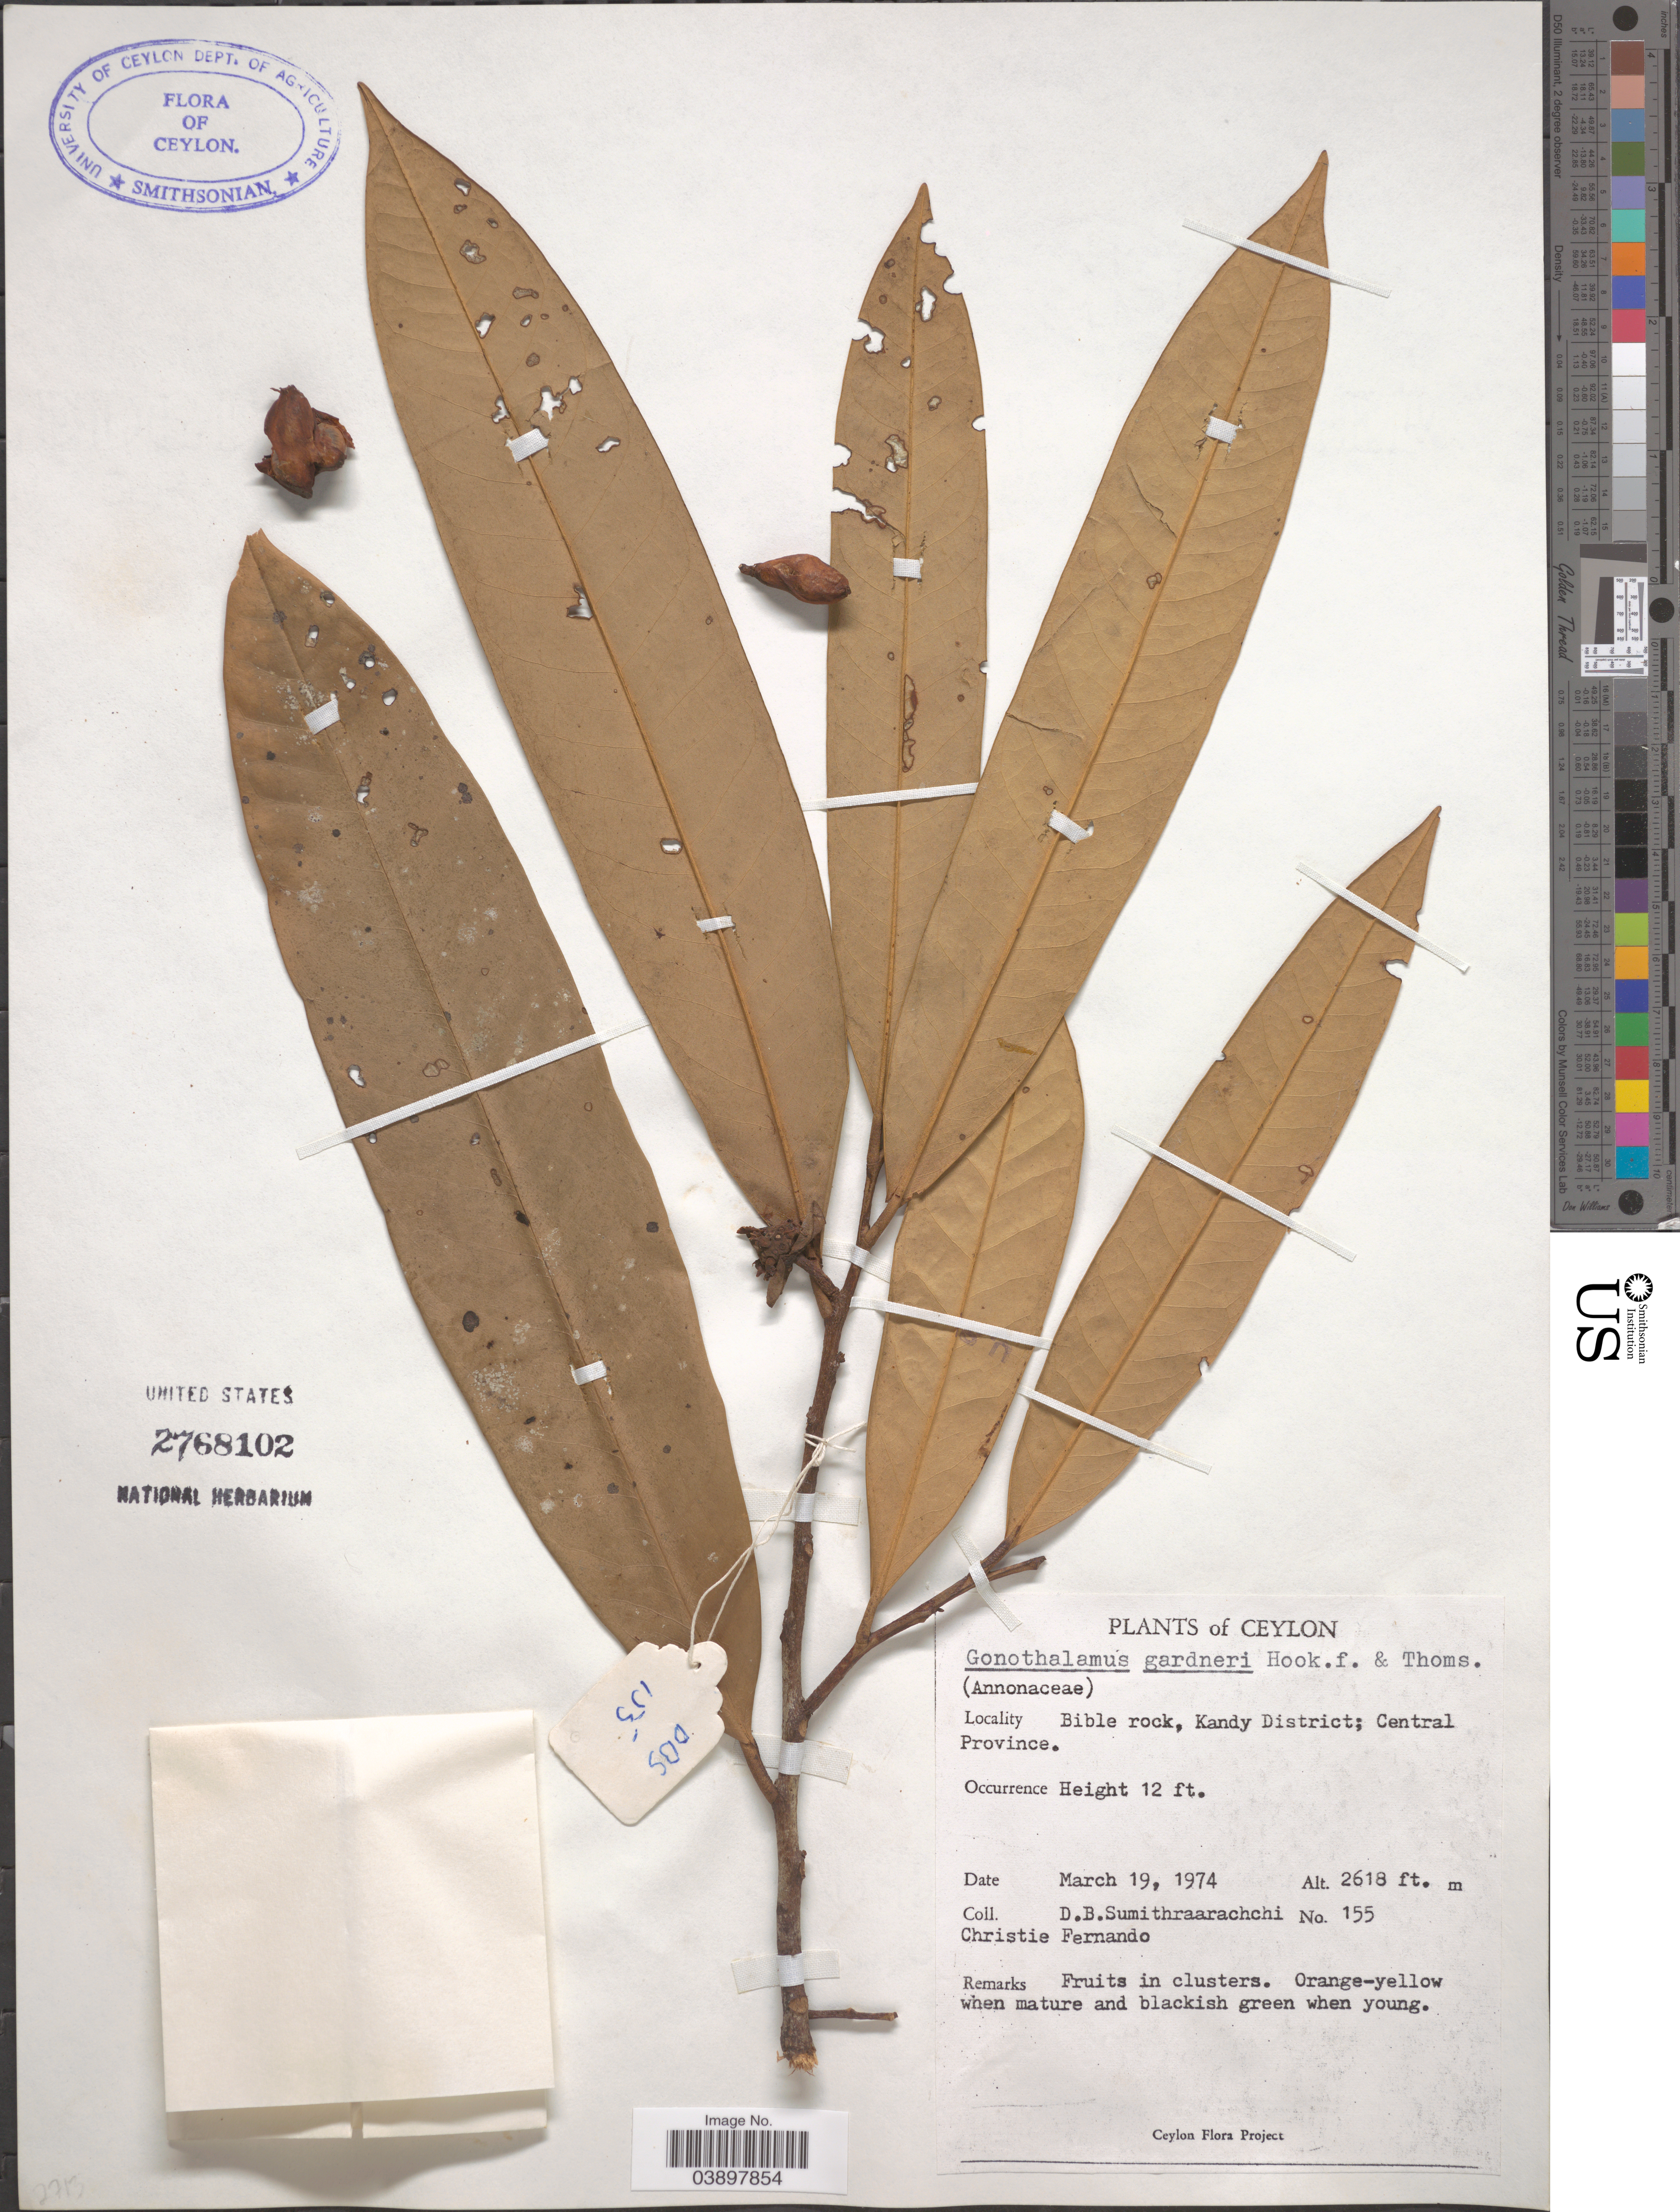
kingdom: Plantae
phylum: Tracheophyta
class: Magnoliopsida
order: Magnoliales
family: Annonaceae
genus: Goniothalamus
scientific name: Goniothalamus gardneri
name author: Hook. f. & Thomson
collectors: D. B. Sumithraarachchi & C. Fernando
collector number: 155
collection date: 1974-03-19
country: Sri Lanka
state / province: Central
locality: Ceylon. Bible rock, Kandy District.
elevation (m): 798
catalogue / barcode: US 2768102